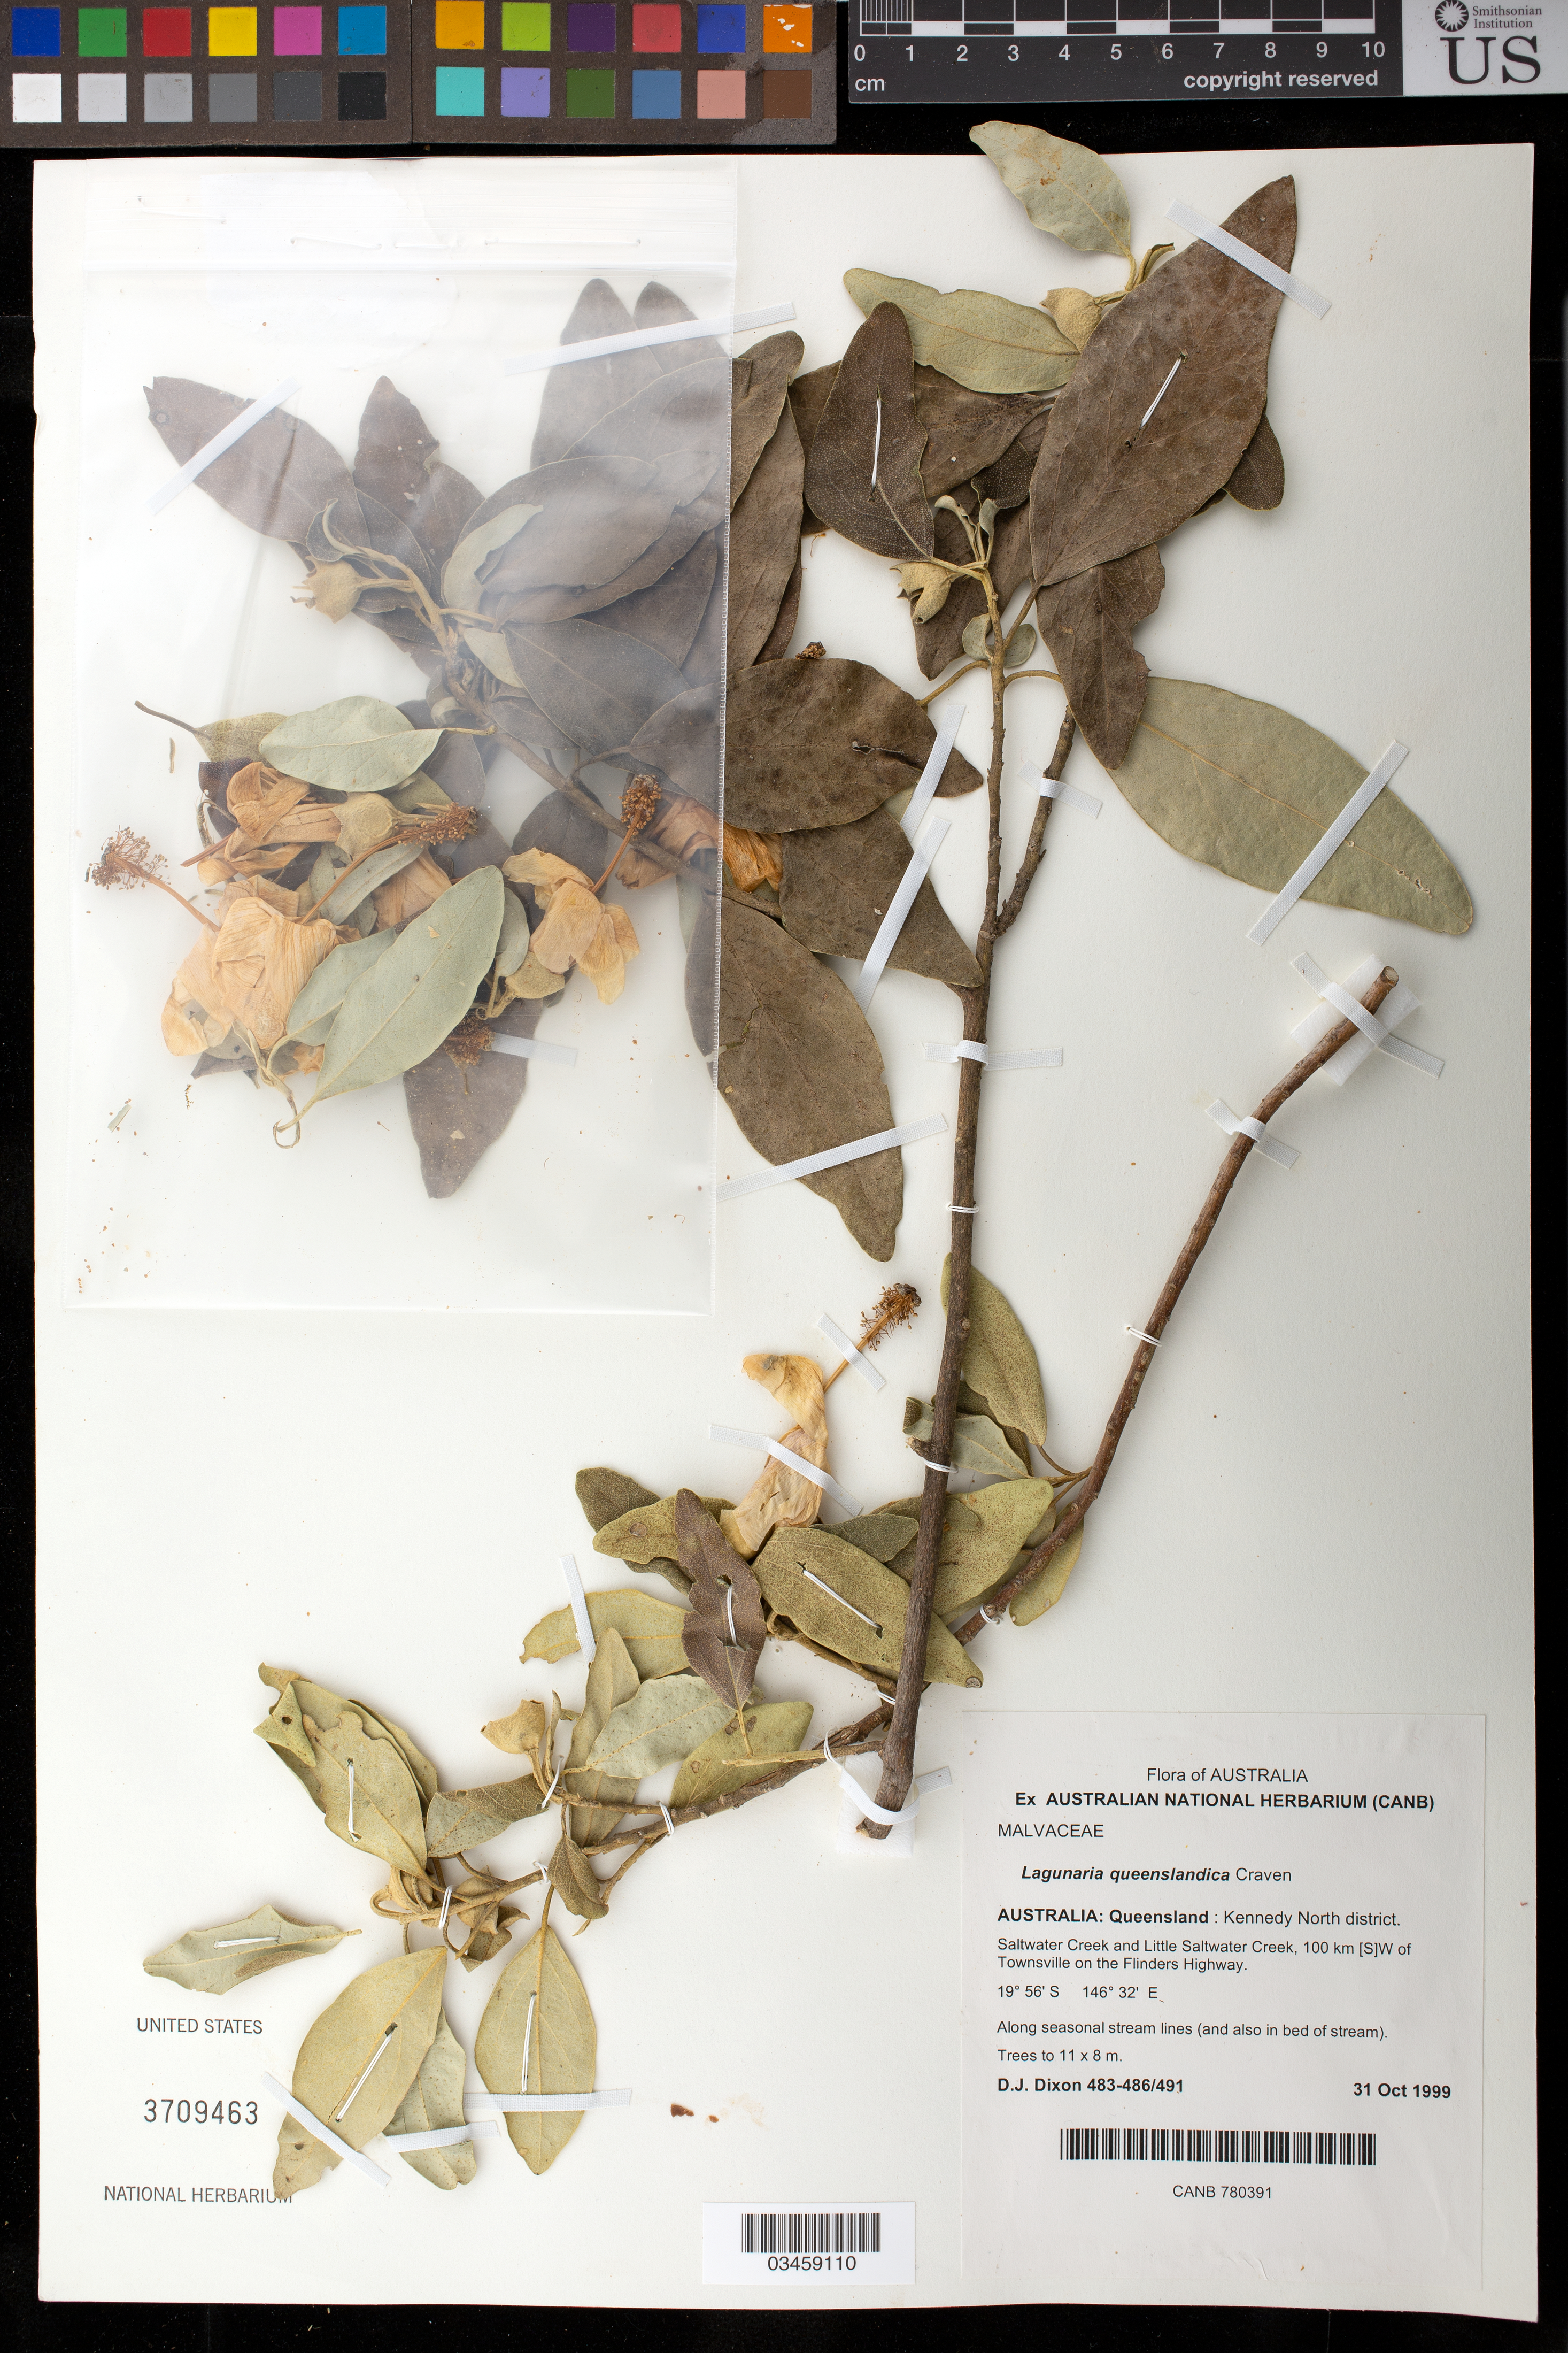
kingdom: Plantae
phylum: Tracheophyta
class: Magnoliopsida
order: Malvales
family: Malvaceae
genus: Lagunaria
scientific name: Lagunaria queenslandica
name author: Craven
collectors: D. J. Dixon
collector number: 483-486/491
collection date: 1999-10-31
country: Australia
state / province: Queensland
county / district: North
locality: Saltwater Creek and Little Saltwater Creek, 100 km SW of Townsville on the Flinders Hwy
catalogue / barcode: US 3709463